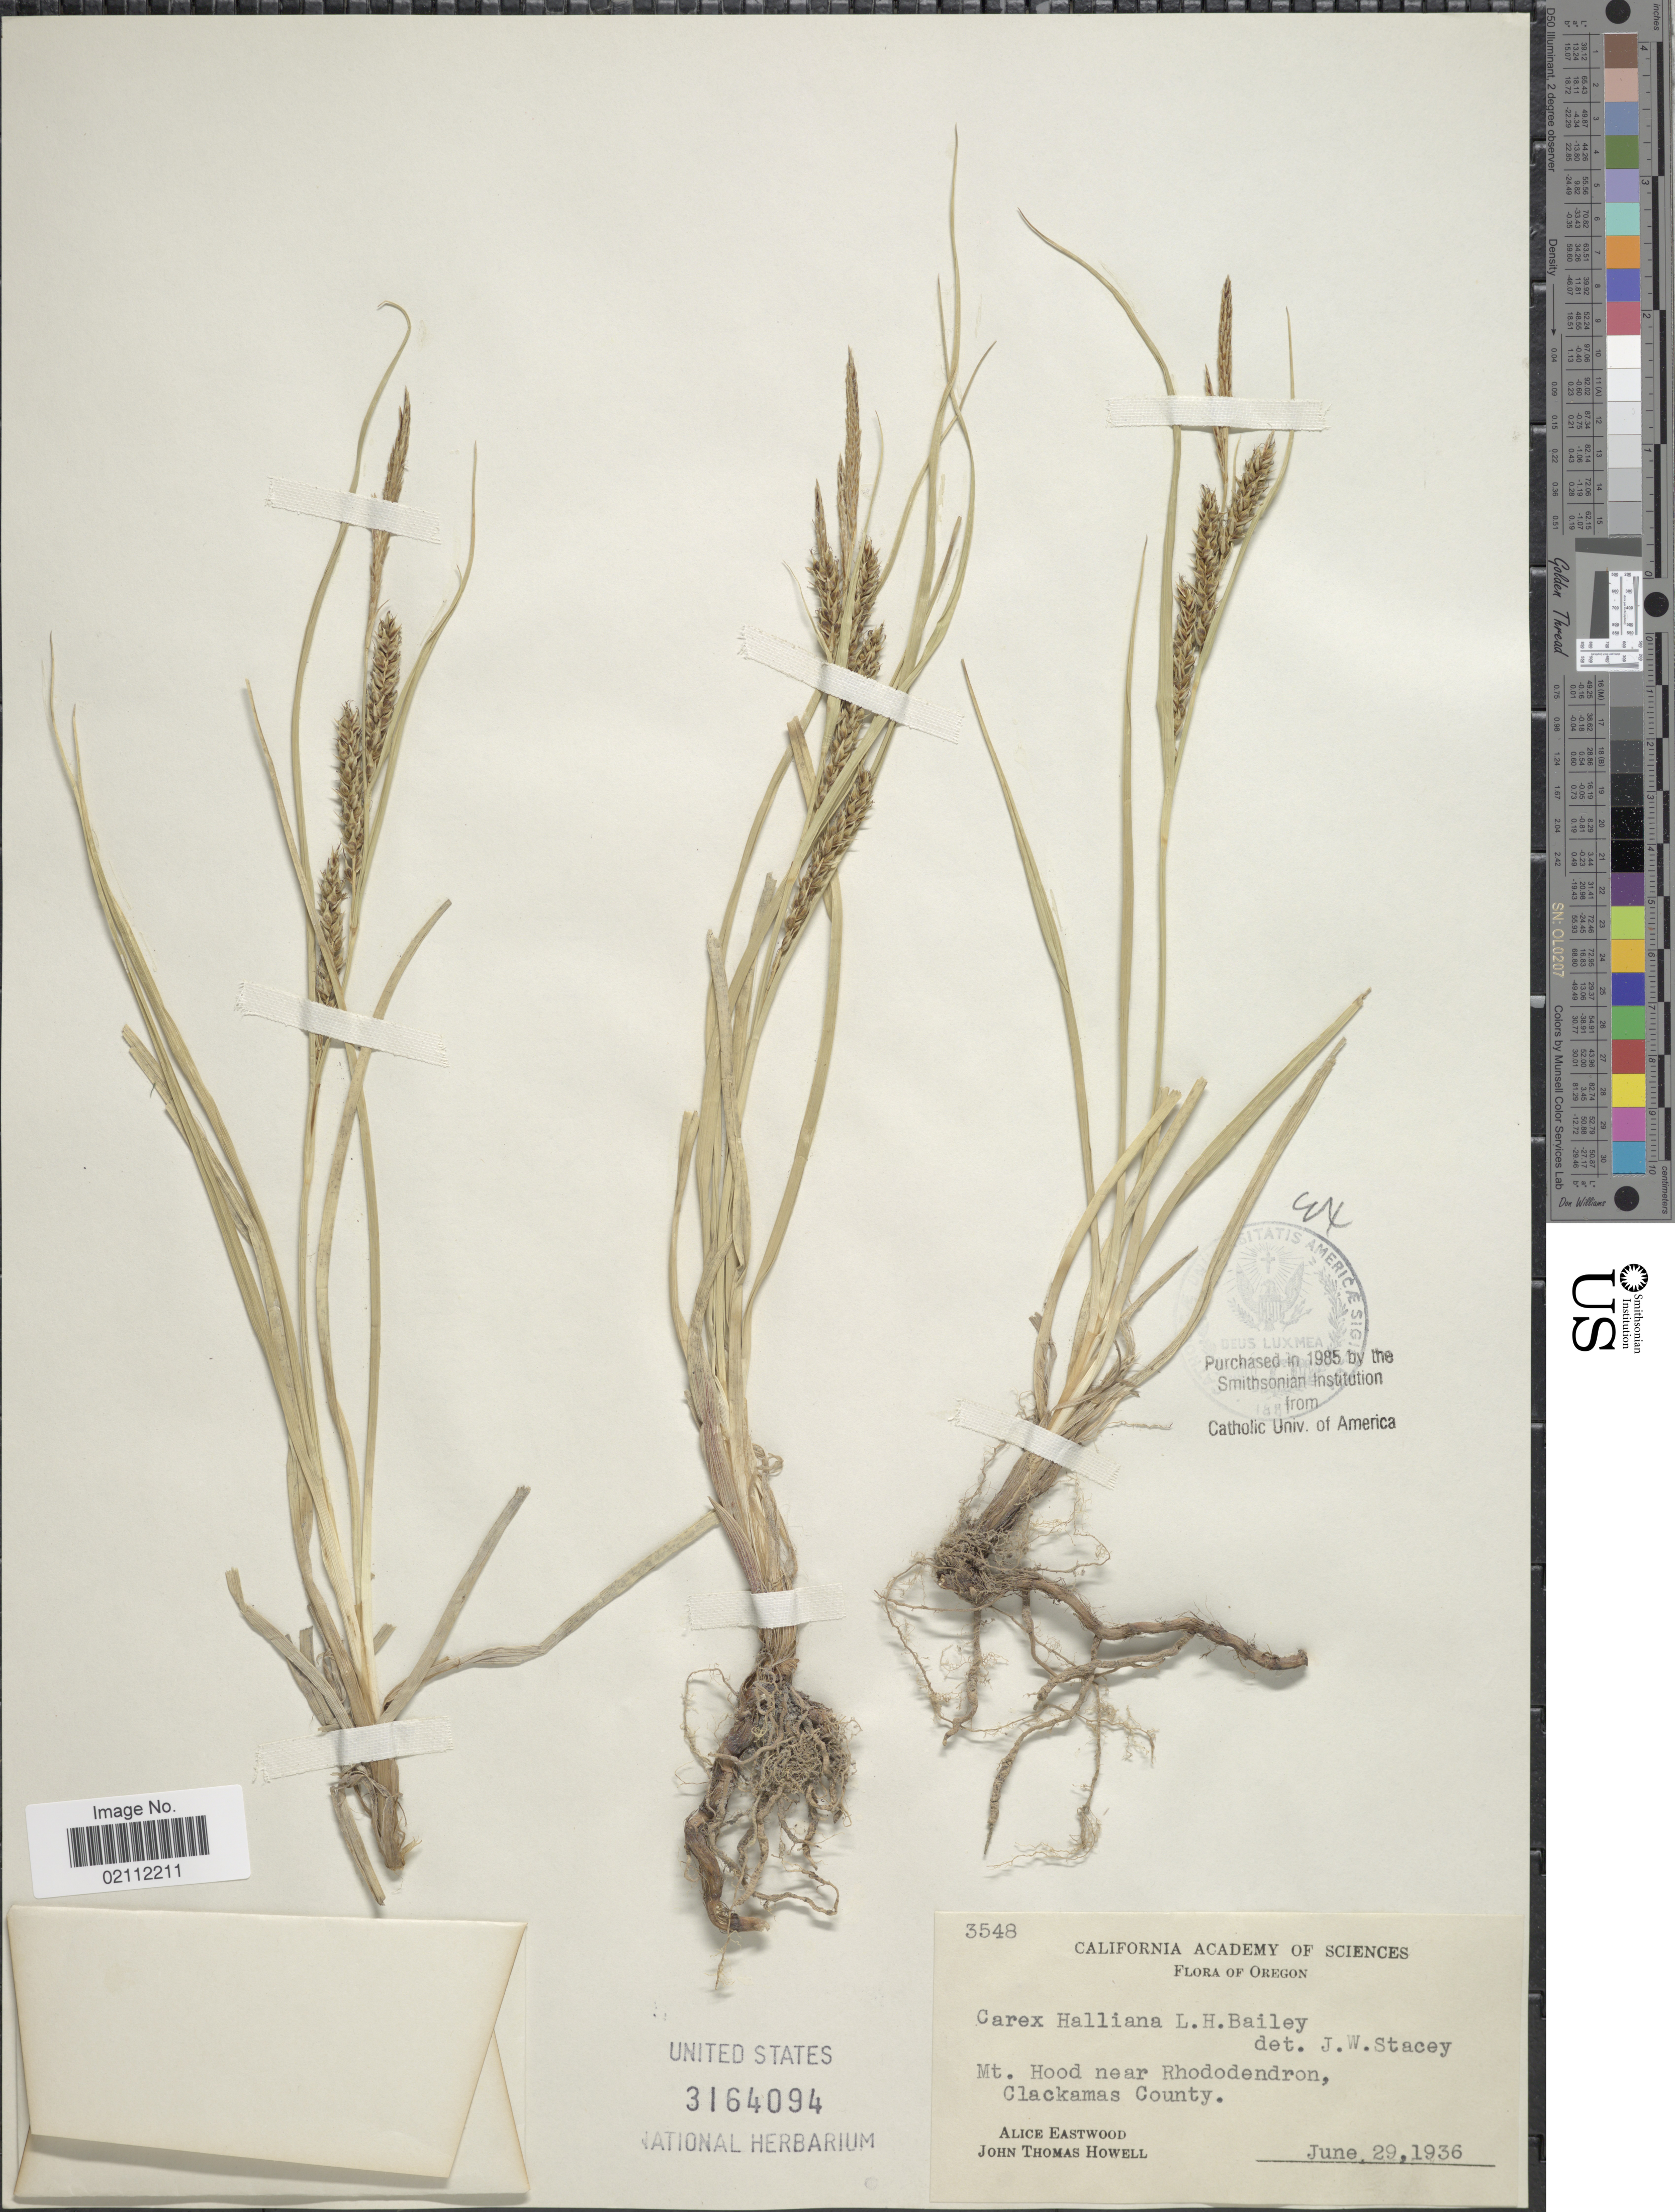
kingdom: Plantae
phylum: Tracheophyta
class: Liliopsida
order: Poales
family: Cyperaceae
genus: Carex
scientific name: Carex halliana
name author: L.H. Bailey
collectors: A. Eastwood & J. T. Howell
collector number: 3548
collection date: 1936-06-29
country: United States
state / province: Oregon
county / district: Clackamas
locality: Mt. Hood near Rhododendron, Clackamas County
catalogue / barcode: US 3164094